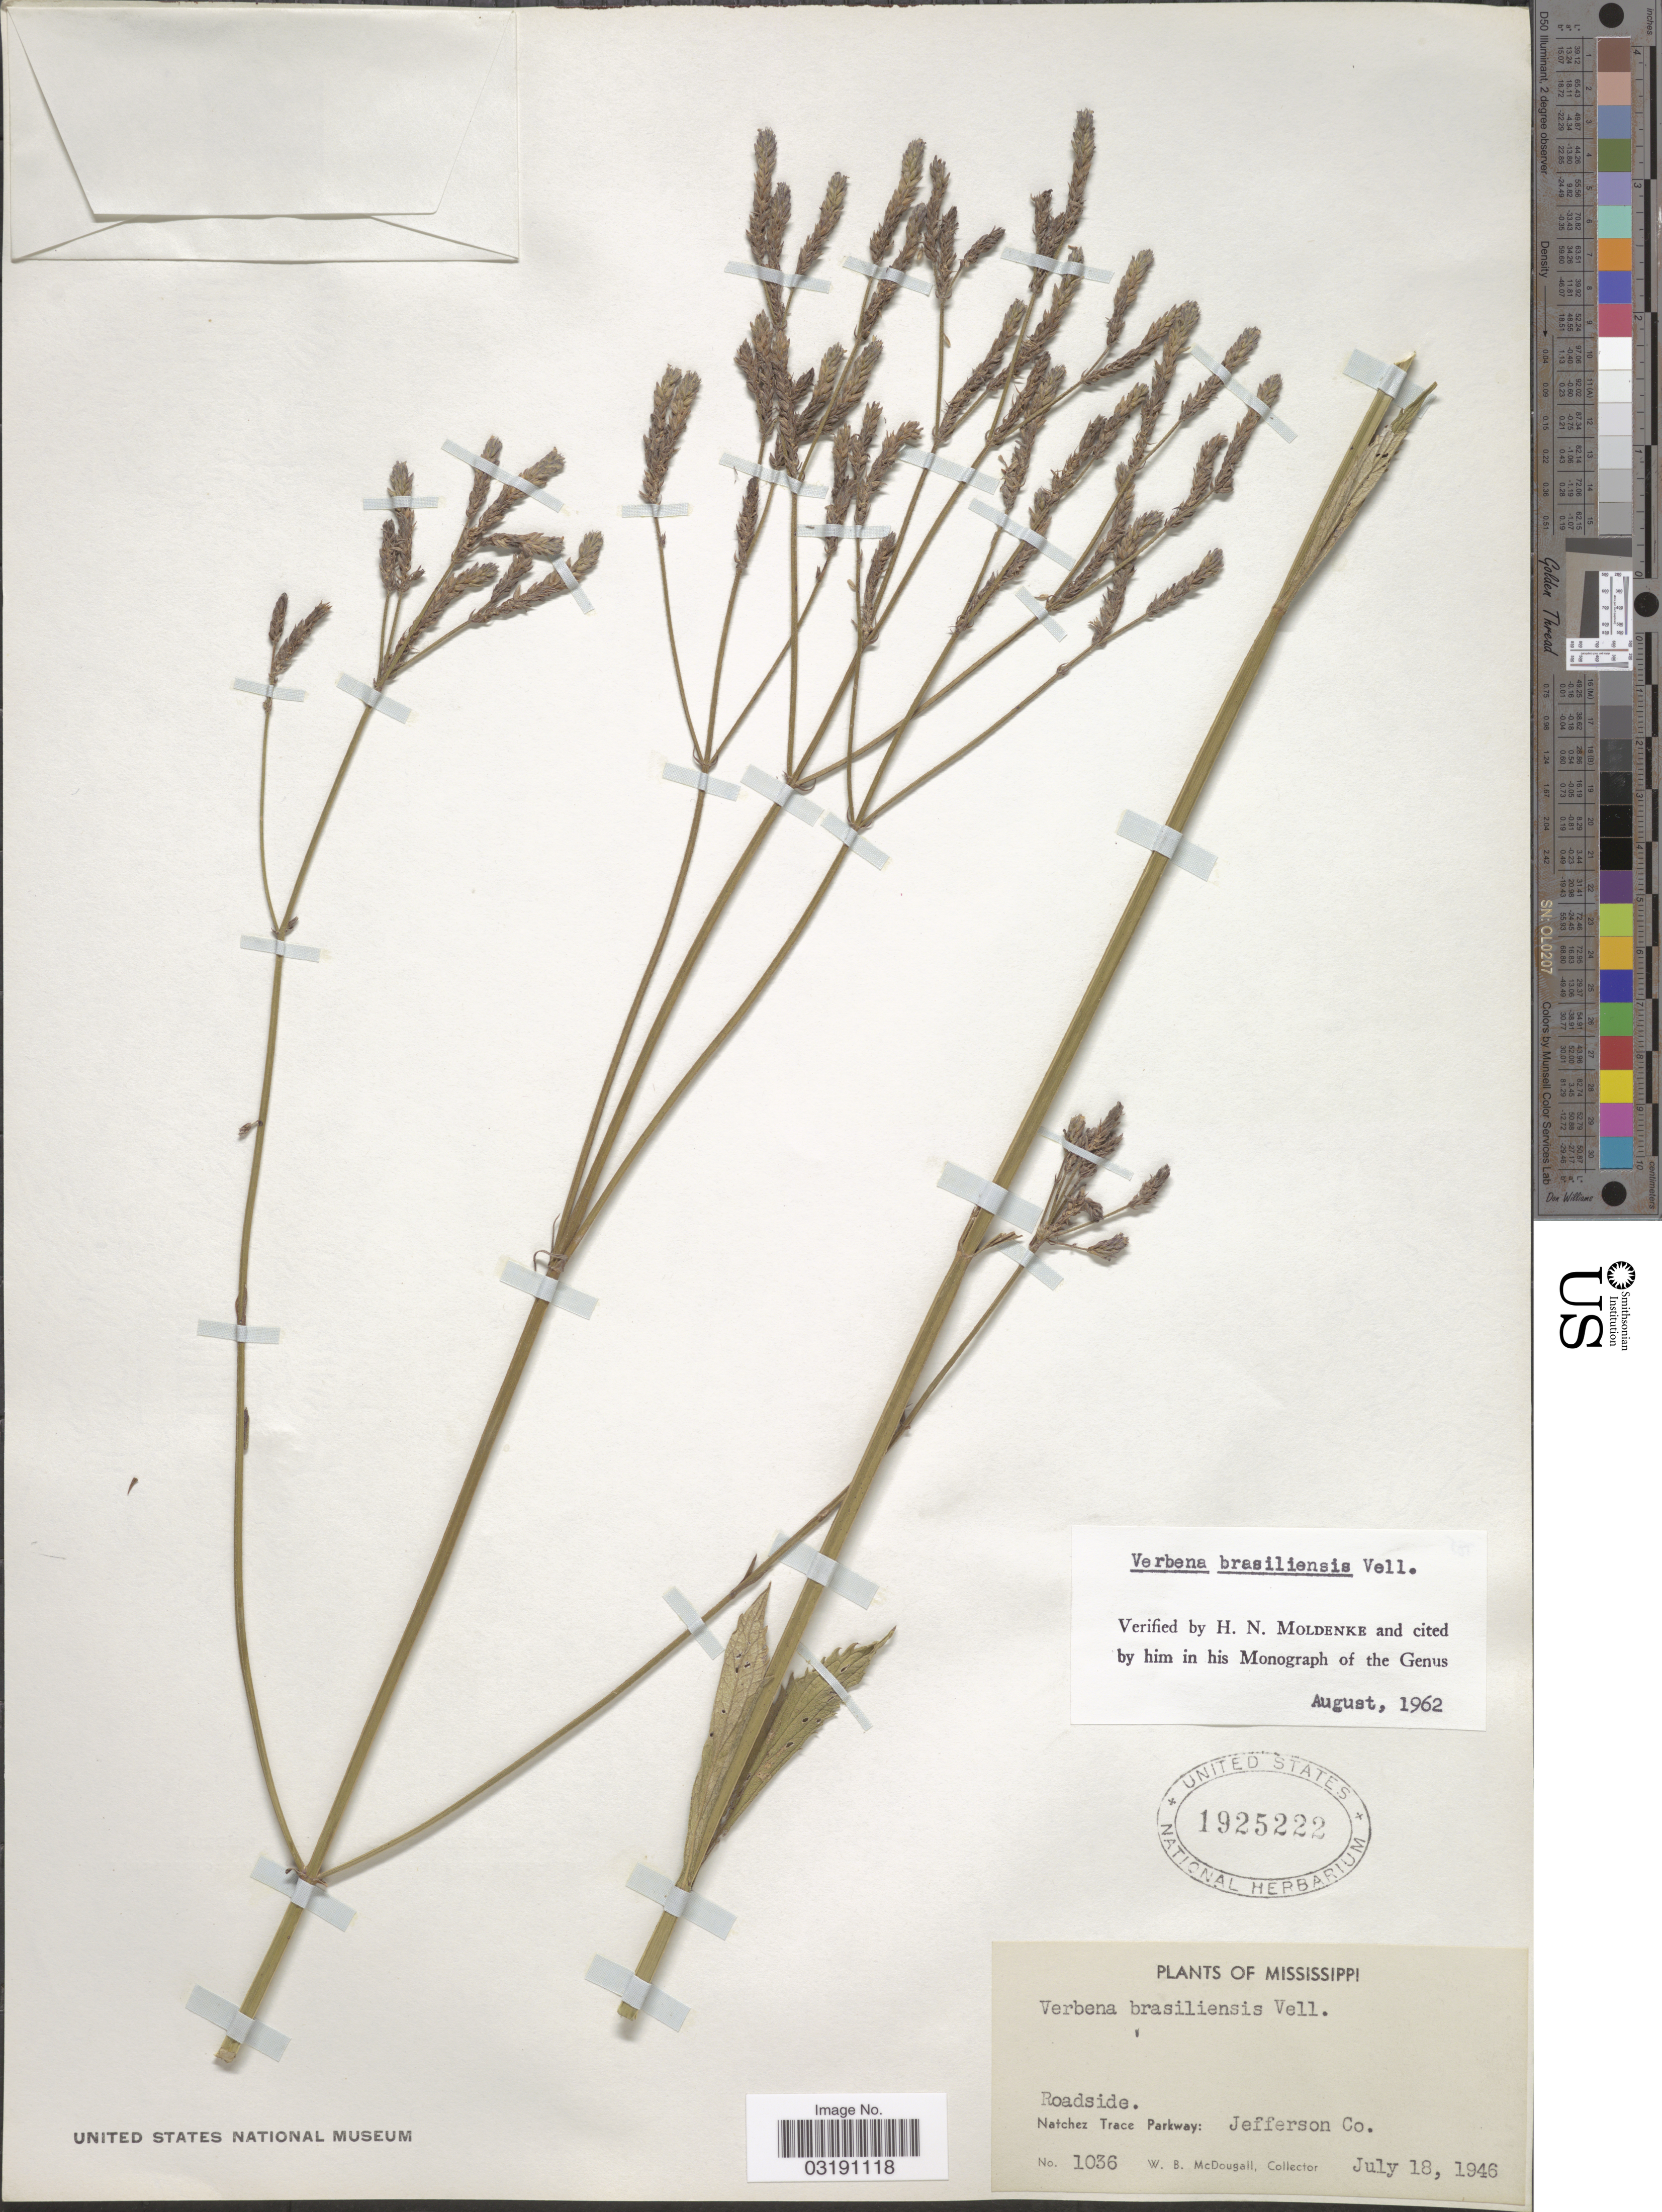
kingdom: Plantae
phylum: Tracheophyta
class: Magnoliopsida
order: Lamiales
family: Verbenaceae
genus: Verbena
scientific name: Verbena brasiliensis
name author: Vell.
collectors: W. B. McDougall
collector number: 1036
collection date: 1946-07-18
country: United States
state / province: Mississippi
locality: Roadside. Natchez Trace Parkway: Jefferson Co.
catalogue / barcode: US 1925222